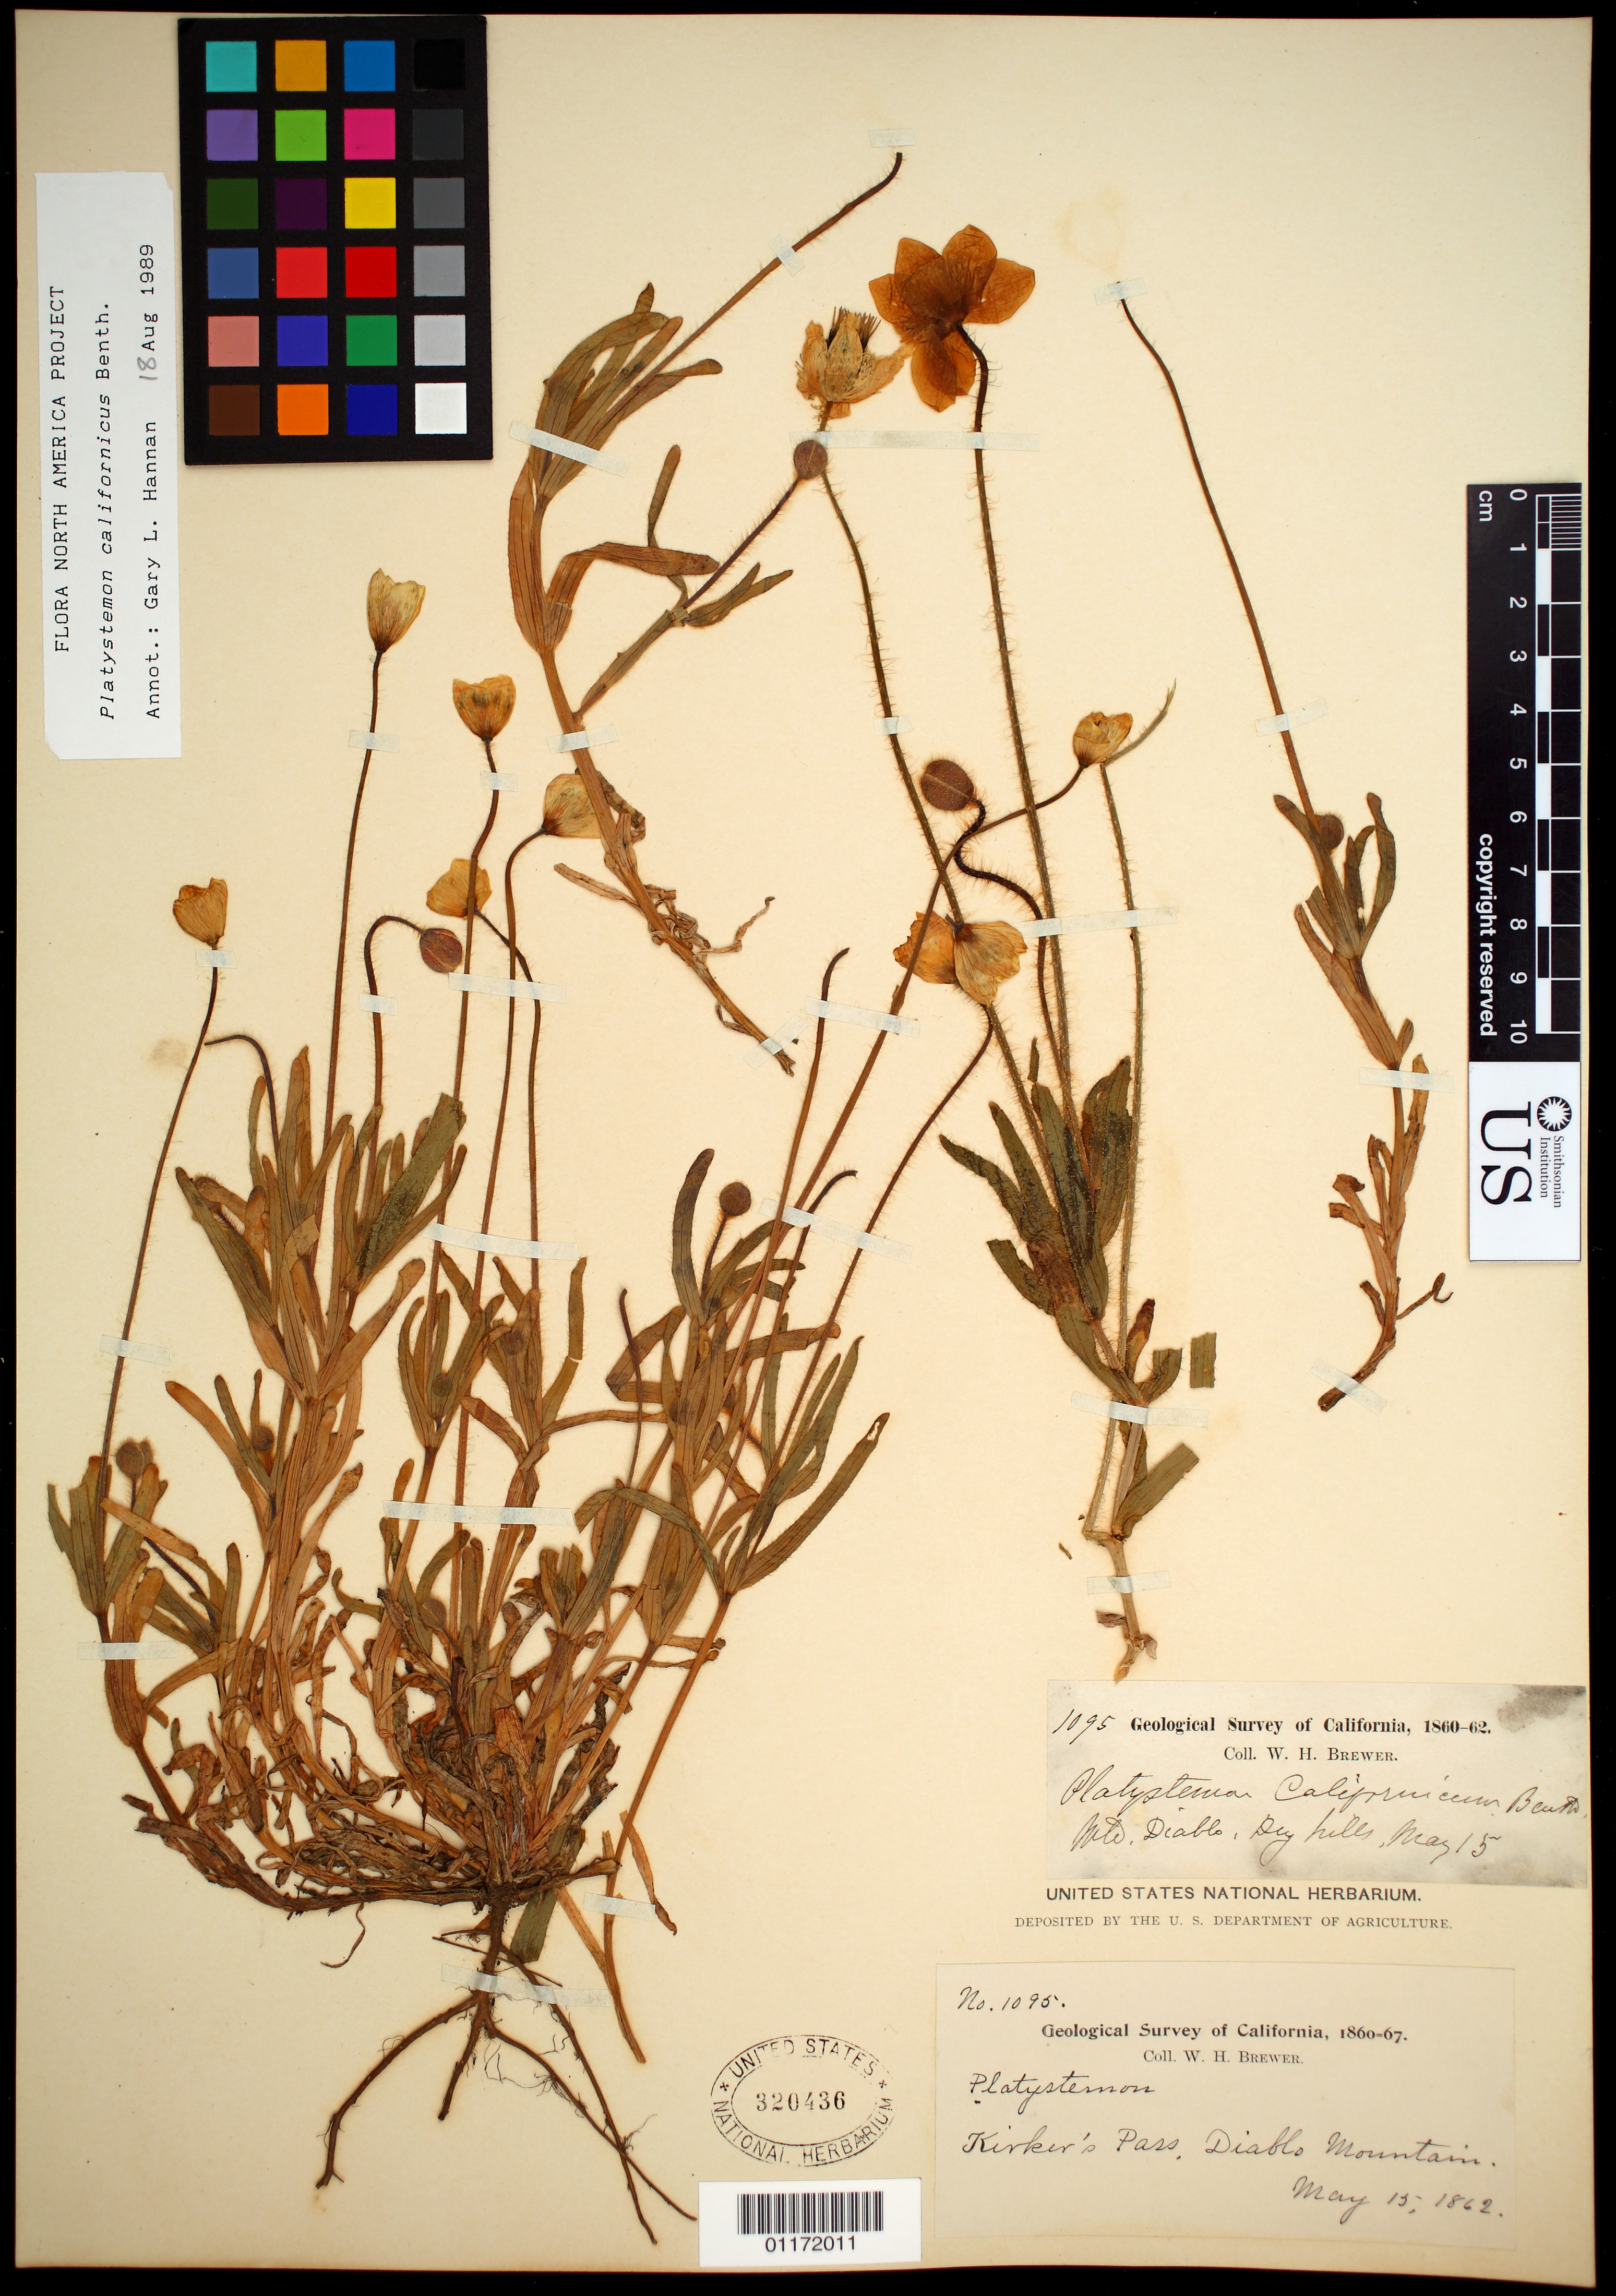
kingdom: Plantae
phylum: Tracheophyta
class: Magnoliopsida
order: Ranunculales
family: Papaveraceae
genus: Platystemon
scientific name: Platystemon californicus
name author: Benth.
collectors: W. H. Brewer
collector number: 1095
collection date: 1862-05-15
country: United States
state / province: California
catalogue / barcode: US 320436